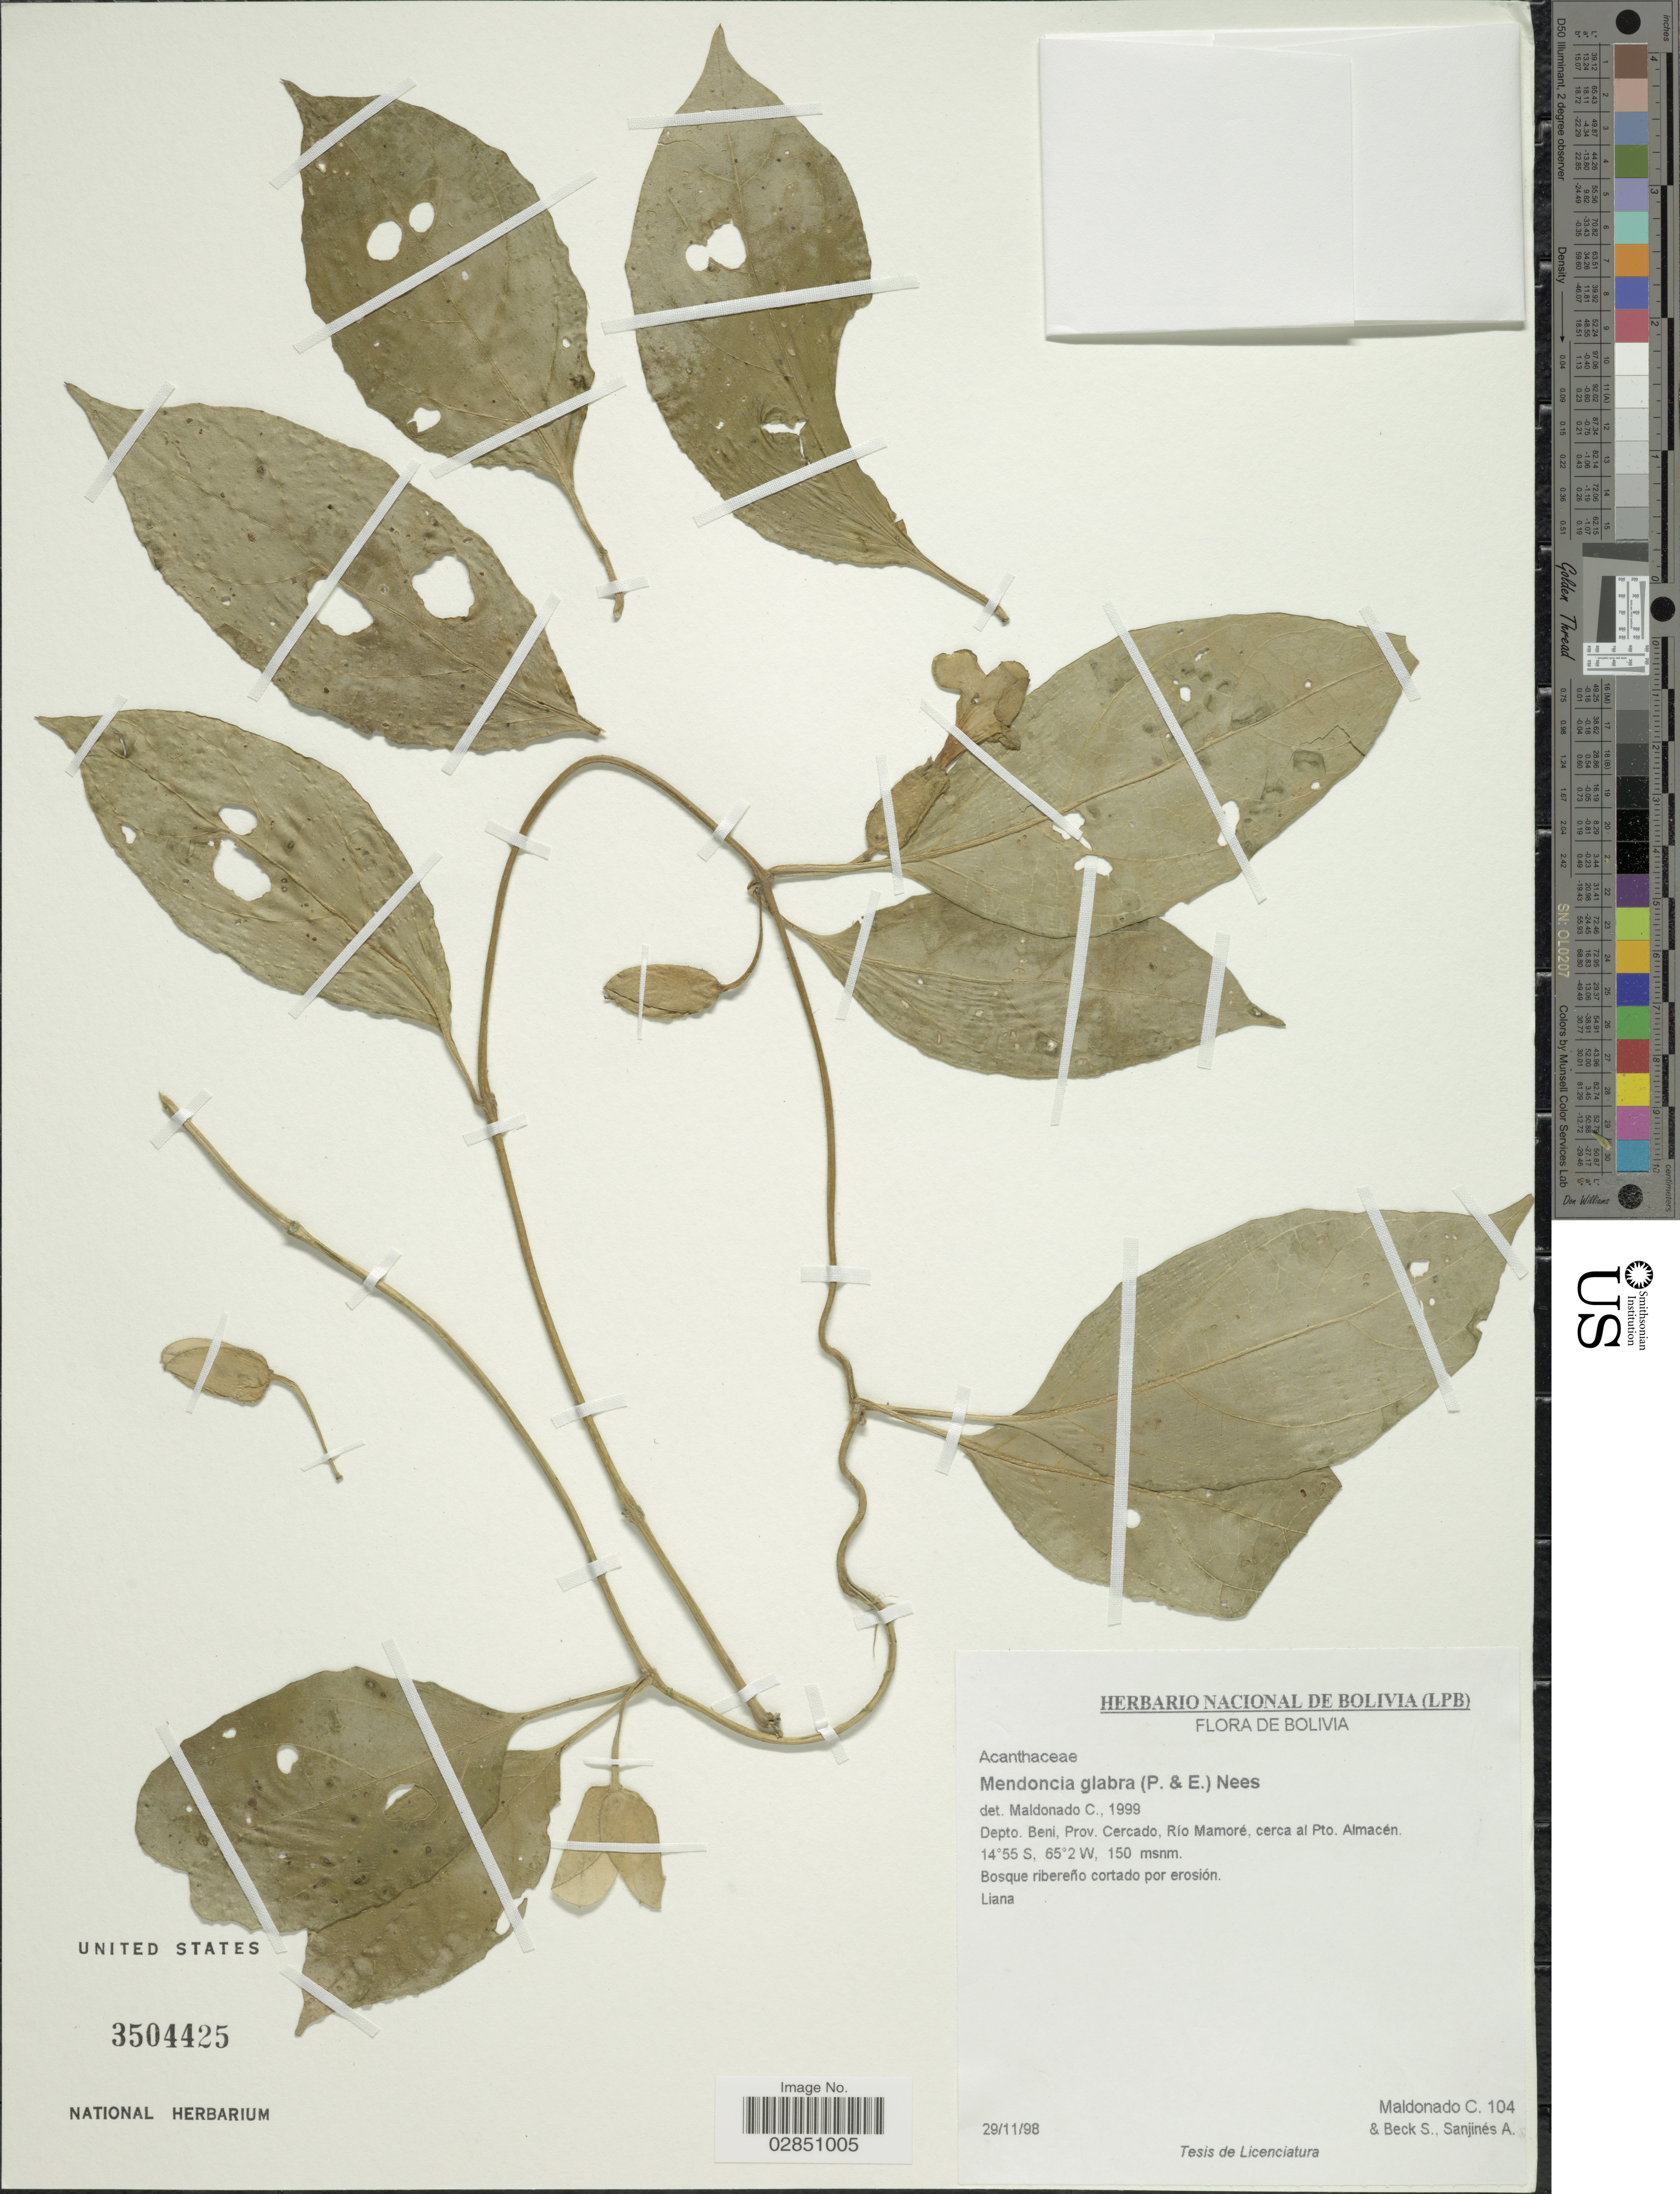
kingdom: Plantae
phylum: Tracheophyta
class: Magnoliopsida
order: Lamiales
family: Acanthaceae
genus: Mendoncia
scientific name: Mendoncia glabra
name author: (Poepp. & Endl.) Nees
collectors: C. Maldonado, S. G. Beck & A. Sanjines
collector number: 104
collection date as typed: Transcribed d/m/y: 29/11/98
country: Bolivia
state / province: Beni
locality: Depto. Beni, Prov. Cercado, Rio Mamoré, cerca al Pto. Almacén.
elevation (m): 150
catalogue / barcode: US 3504425